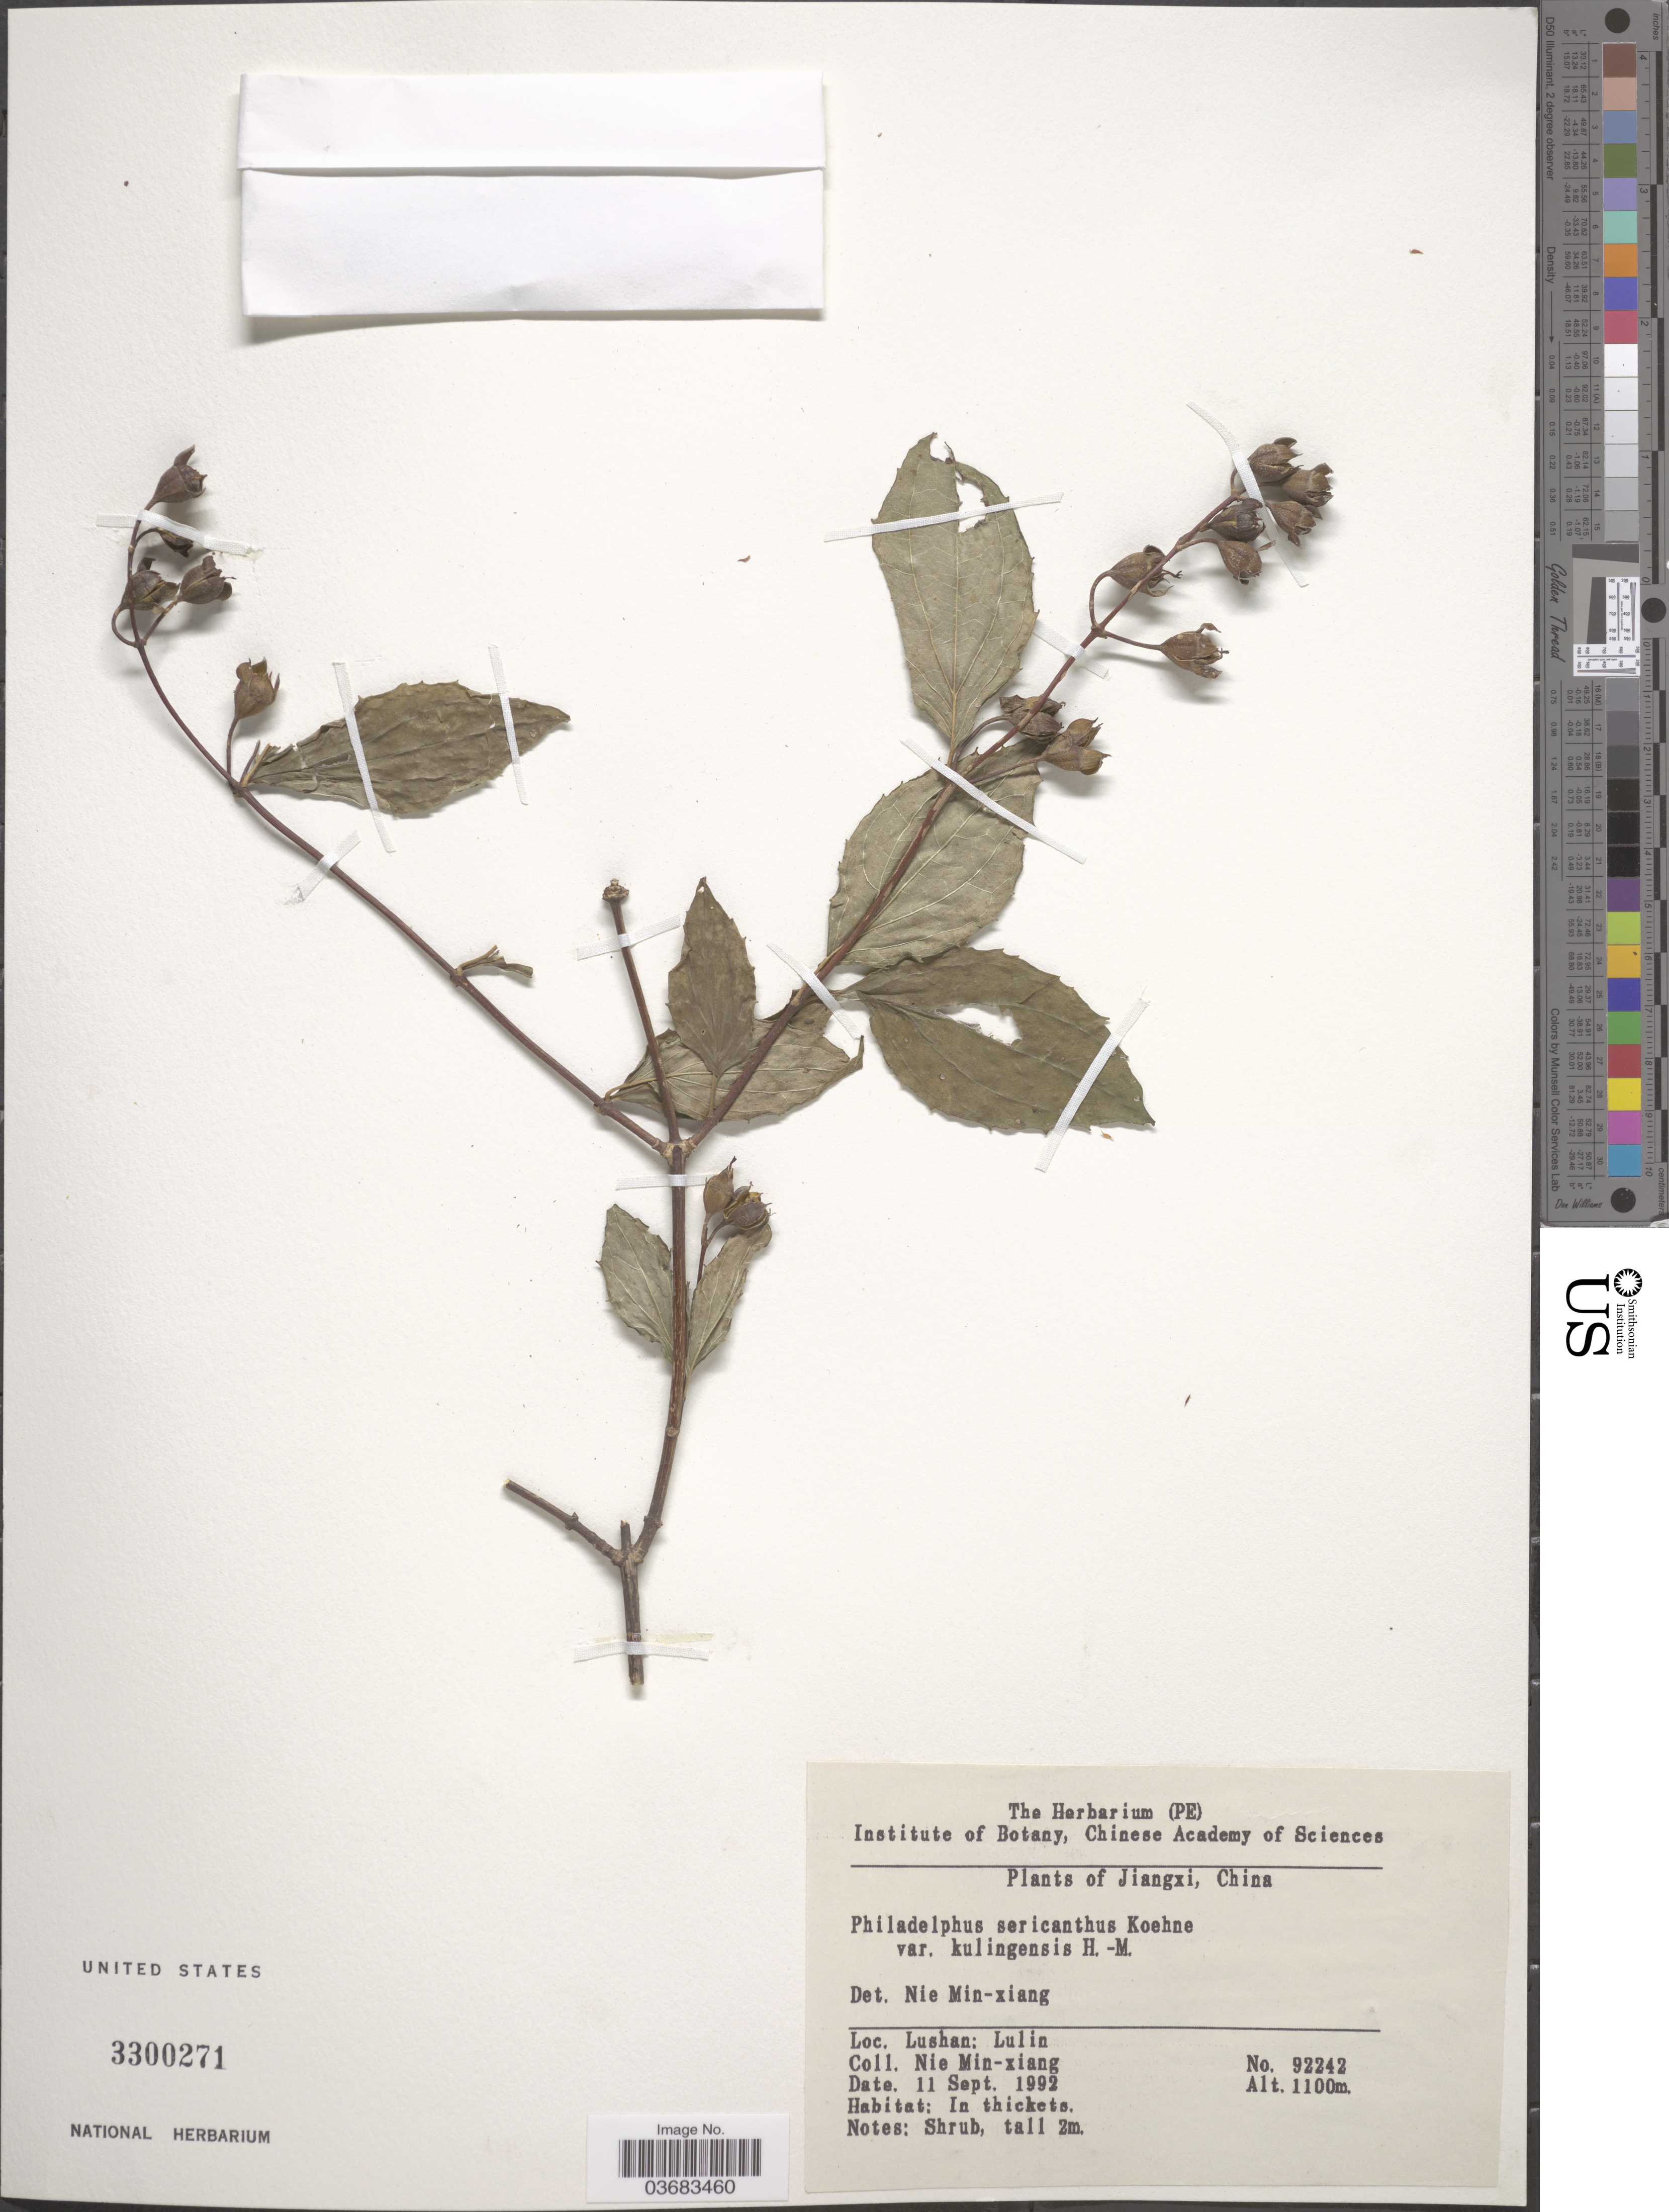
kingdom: Plantae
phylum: Tracheophyta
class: Magnoliopsida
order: Cornales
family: Hydrangeaceae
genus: Philadelphus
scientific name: Philadelphus sericanthus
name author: Koehne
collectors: M. Nie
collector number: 92242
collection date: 1992-09-11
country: China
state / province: Jiangxi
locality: Lushan: Lulin.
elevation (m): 1100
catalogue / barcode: US 3300271